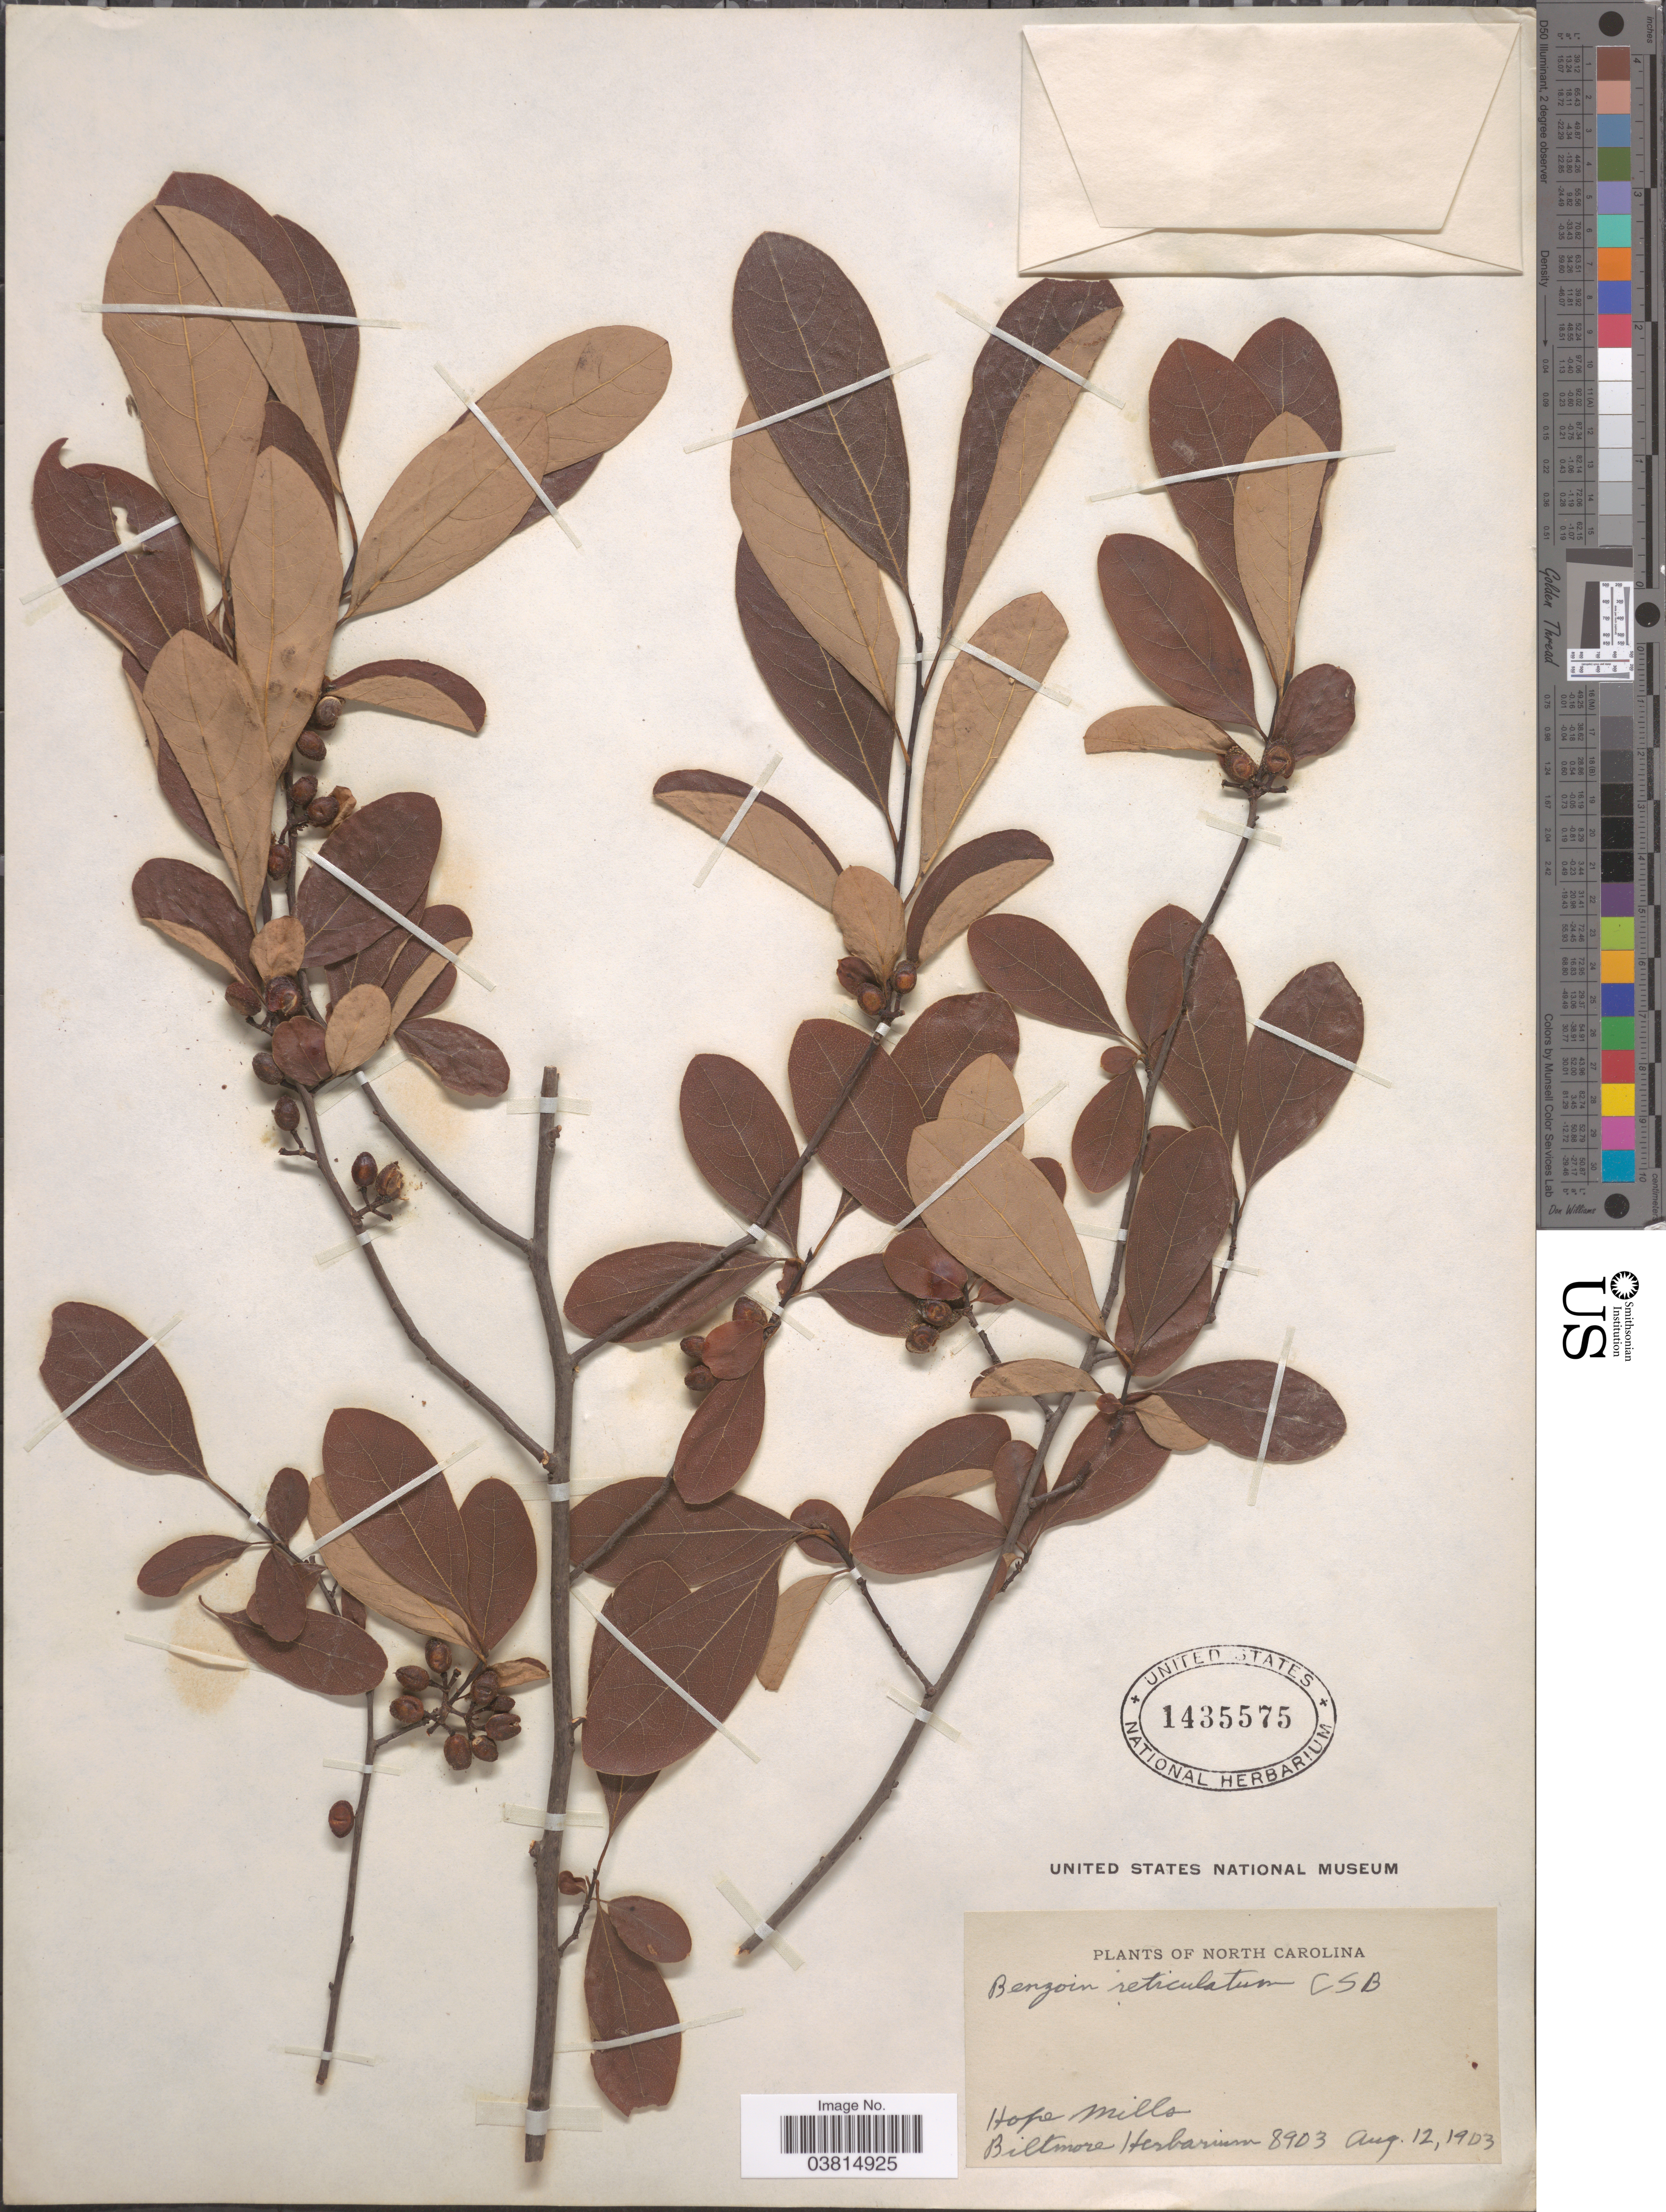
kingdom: Plantae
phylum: Tracheophyta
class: Magnoliopsida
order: Laurales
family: Lauraceae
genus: Lindera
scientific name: Lindera subcoriacea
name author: Wofford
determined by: Strong, Mark T., (BOT), Smithsonian Institution - National Museum of Natural History (UNITED STATES)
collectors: ex herb. Biltmore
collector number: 8903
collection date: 1903-08-12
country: United States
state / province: North Carolina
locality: Hope Mills.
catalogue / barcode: US 1435575